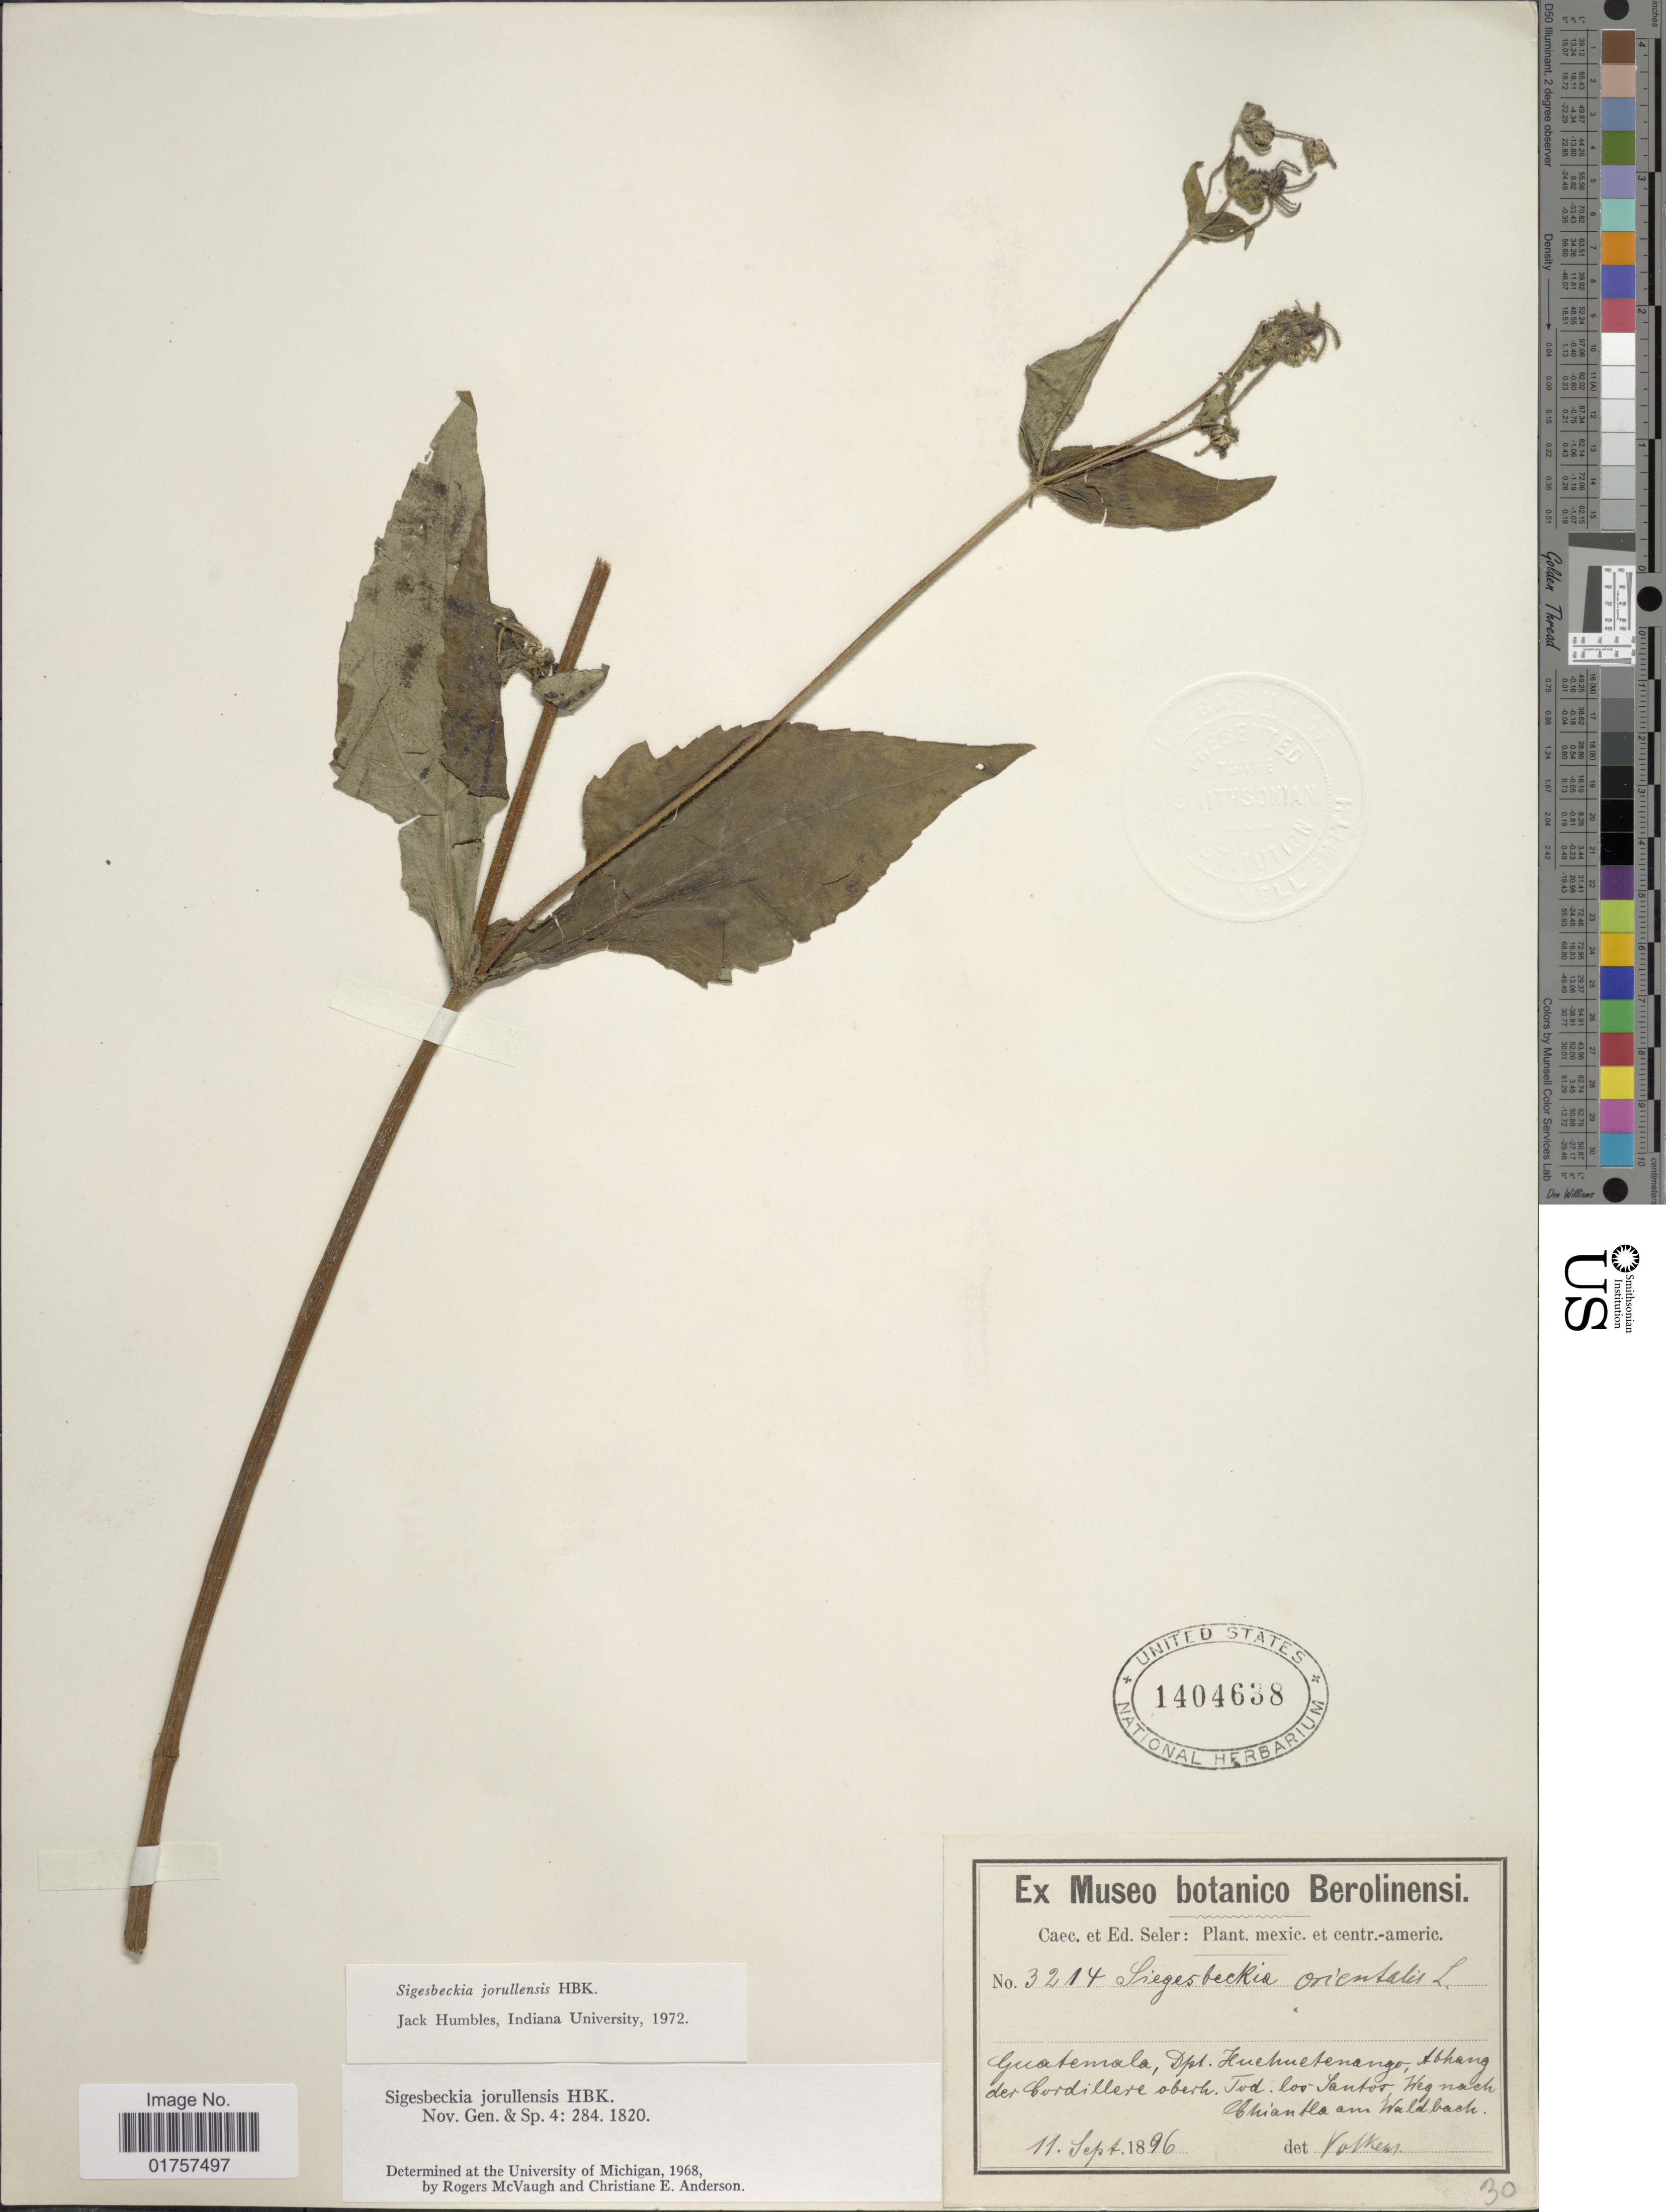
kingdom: Plantae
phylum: Tracheophyta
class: Magnoliopsida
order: Asterales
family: Asteraceae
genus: Sigesbeckia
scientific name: Sigesbeckia jorullensis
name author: Kunth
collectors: ex Caec. et Ed Seler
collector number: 3214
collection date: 1896-09-11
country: Guatemala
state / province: Huehuetenango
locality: Abhang der Cordillere [Cordillera] oberh. Tvd. los Santos Weg nach Chiantla am Waldbach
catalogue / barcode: US 1404638